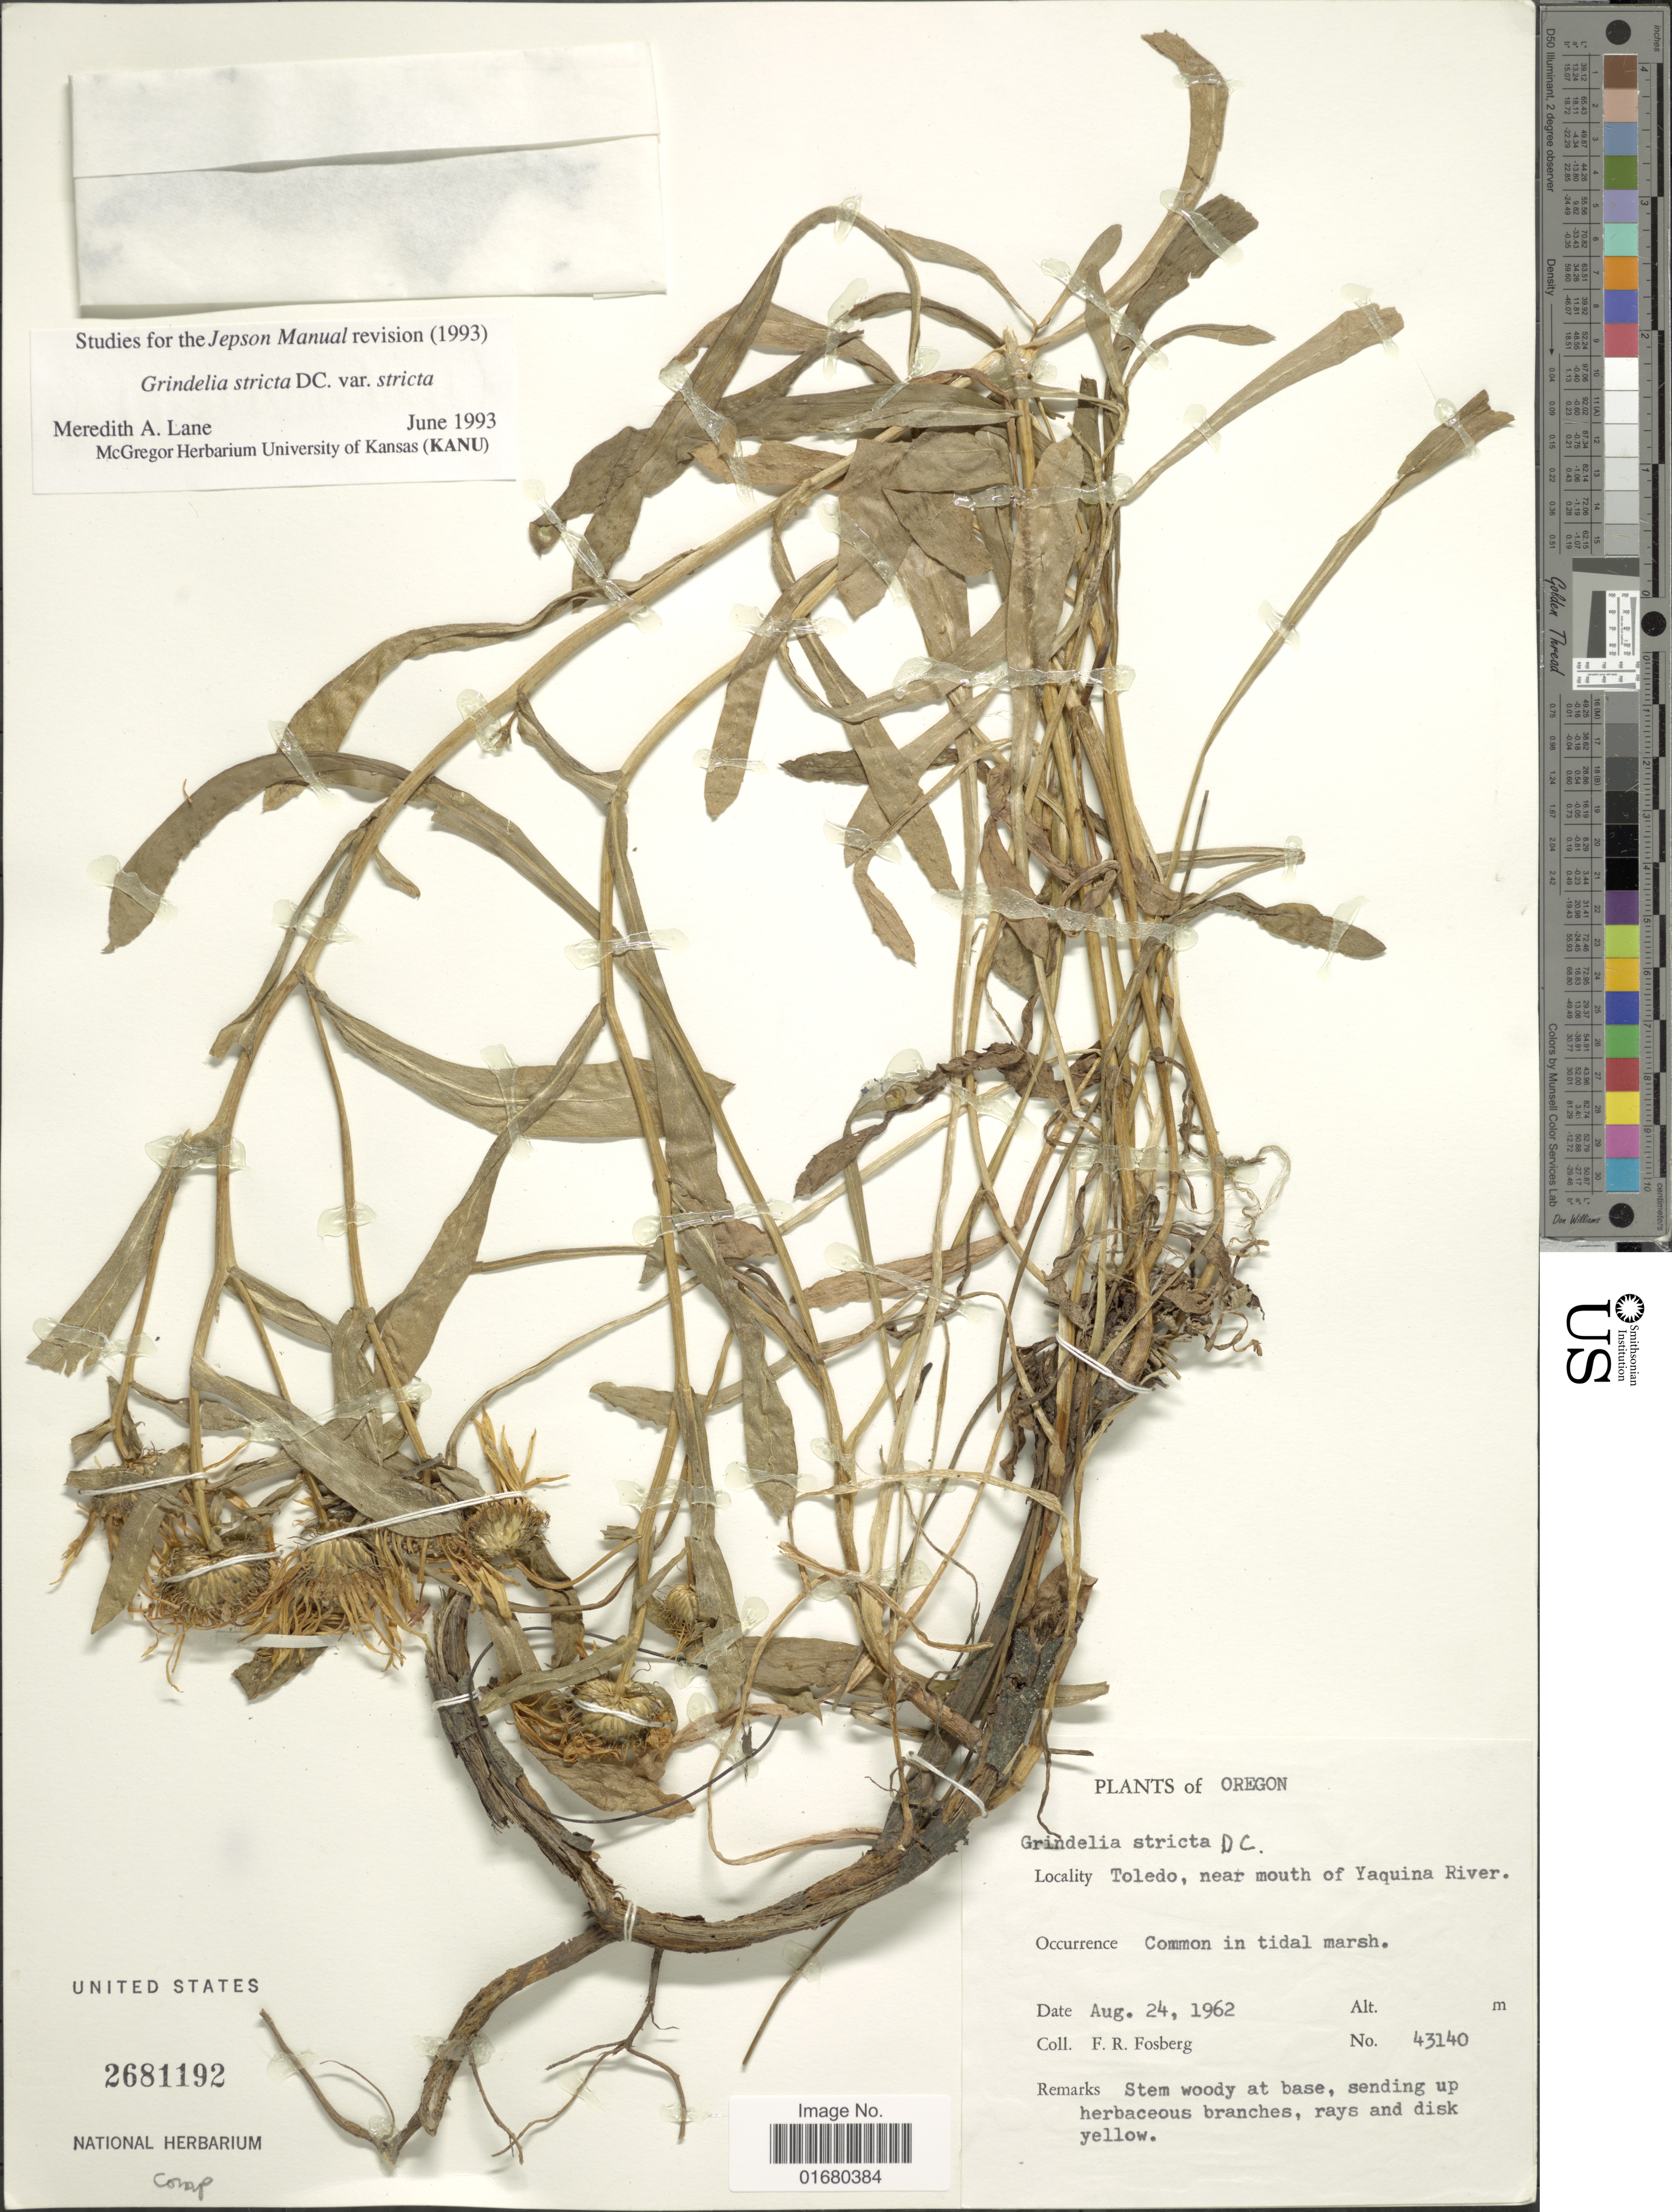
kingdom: Plantae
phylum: Tracheophyta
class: Magnoliopsida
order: Asterales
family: Asteraceae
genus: Grindelia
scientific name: Grindelia stricta var. stricta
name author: DC.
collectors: F. R. Fosberg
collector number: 43140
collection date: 1962-08-24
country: United States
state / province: Oregon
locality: Toledo, near mouth of Yaquina River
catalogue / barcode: US 2681192